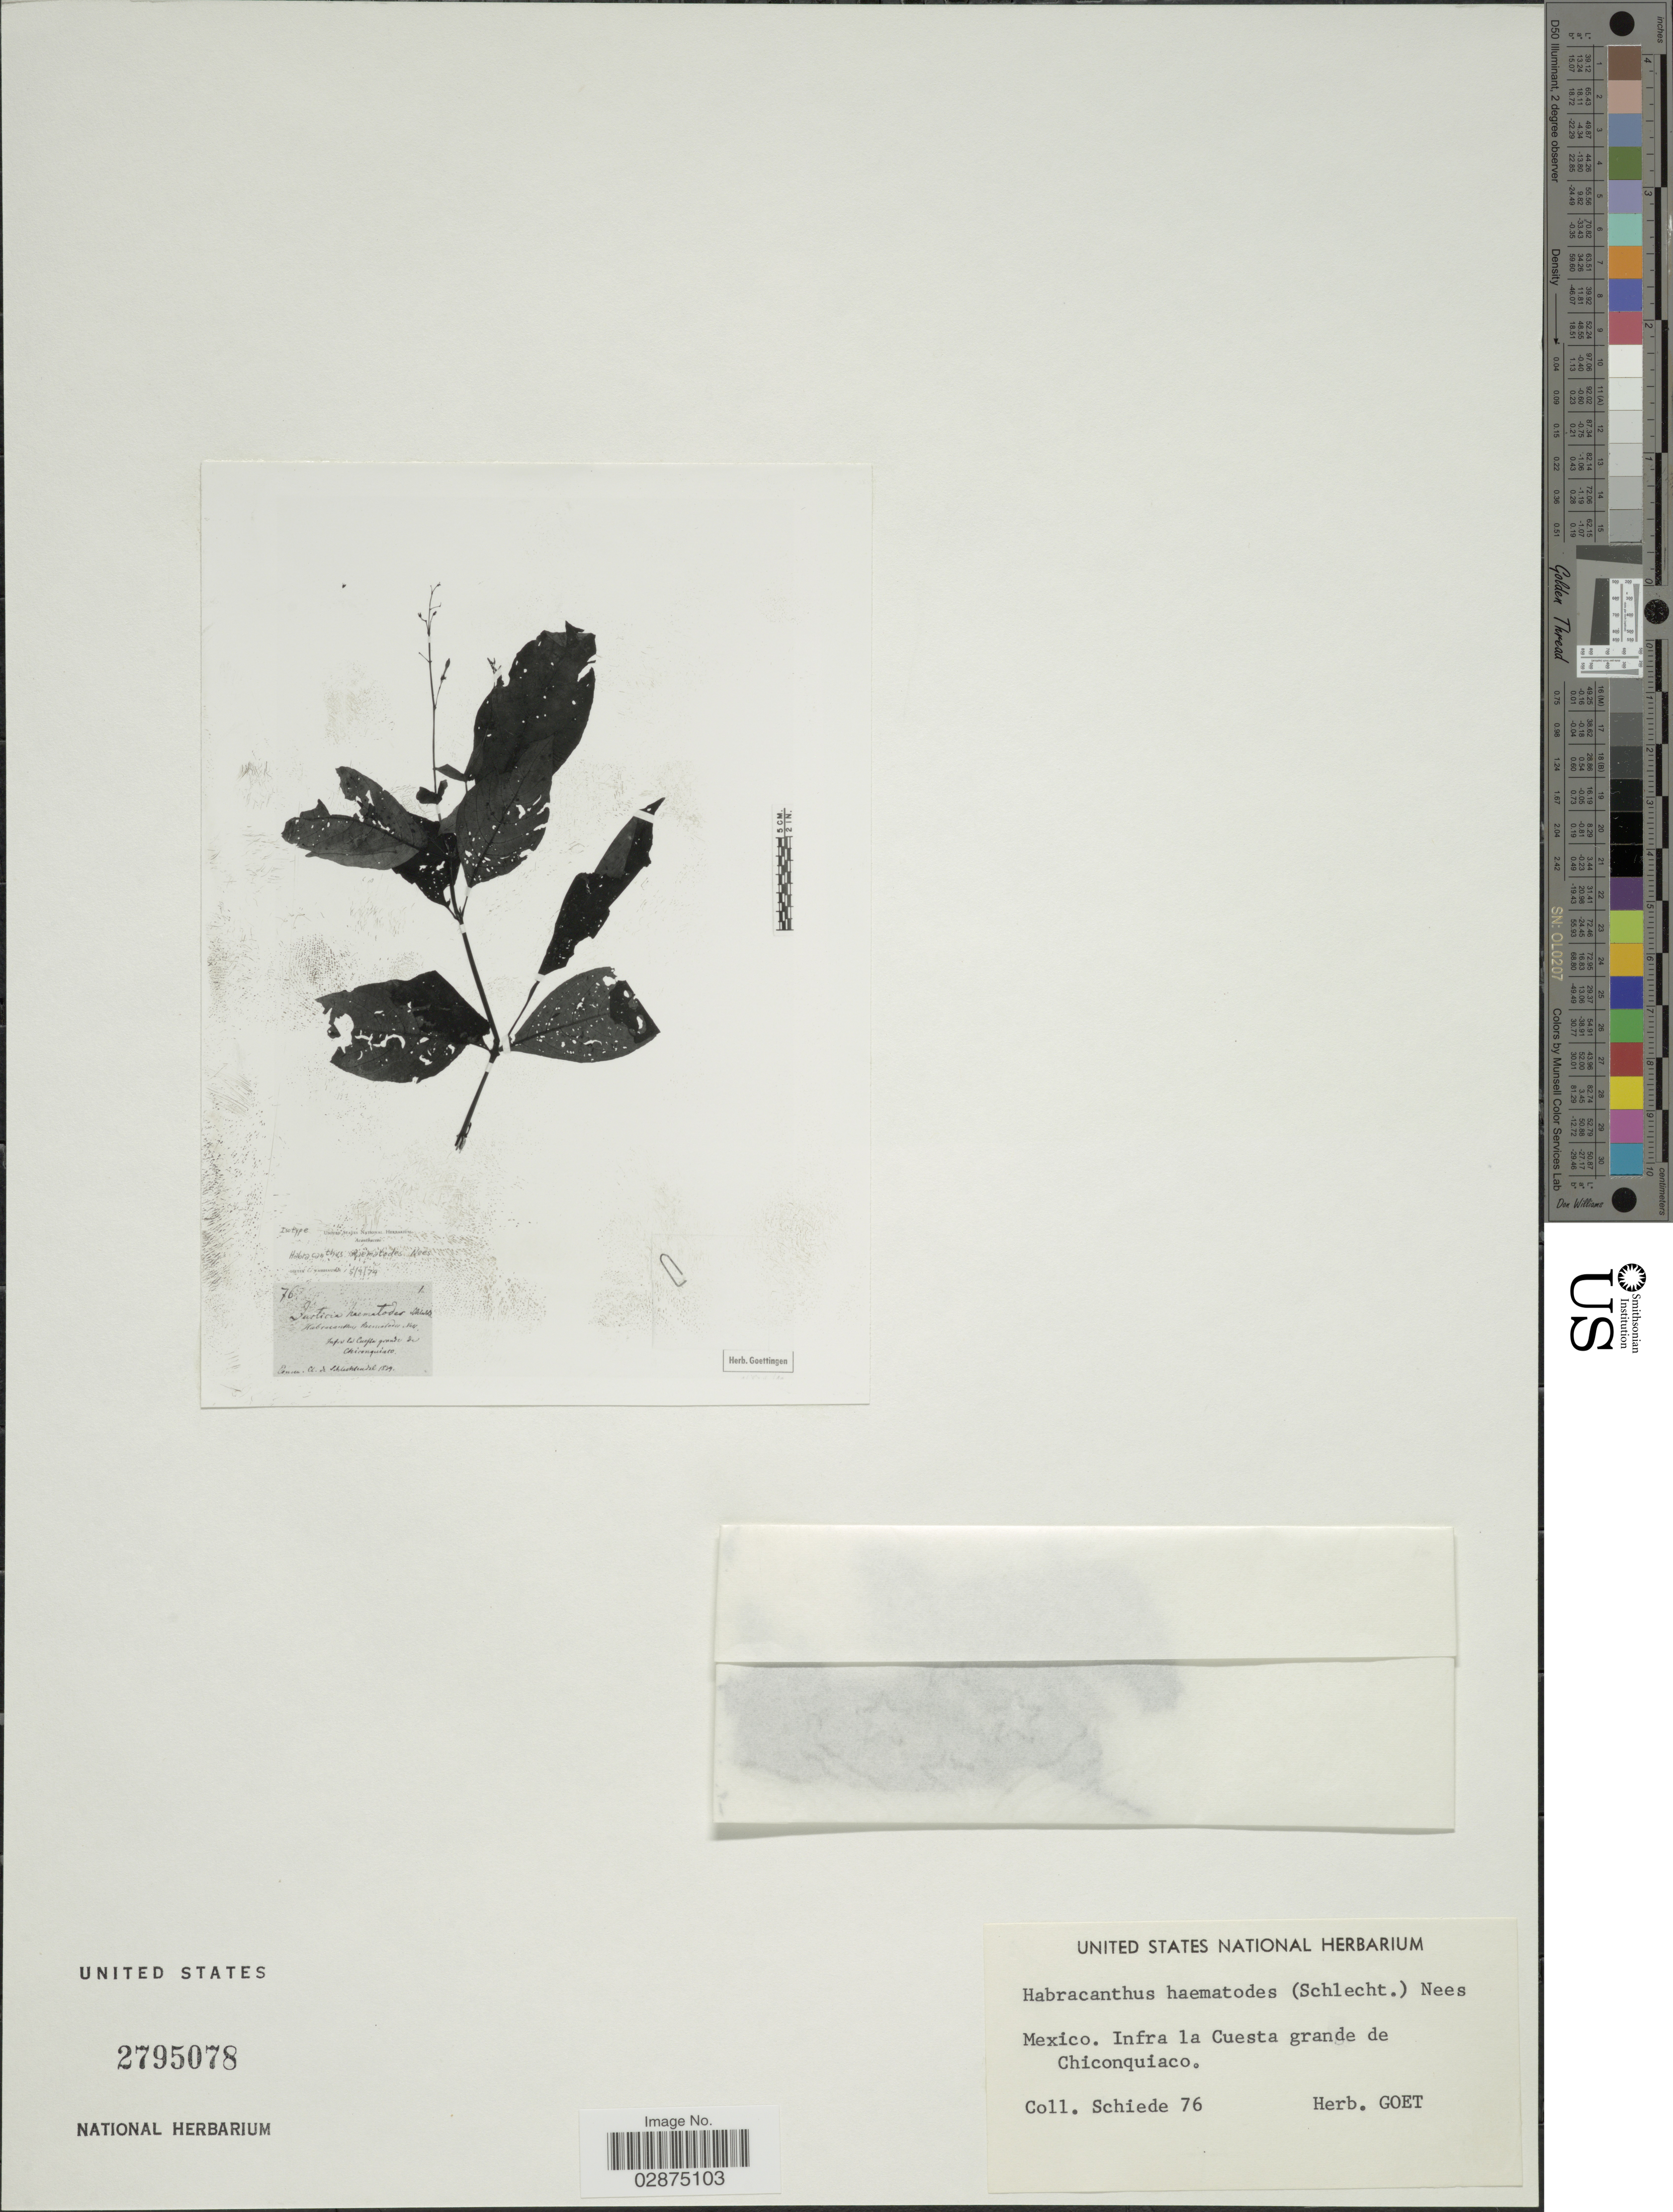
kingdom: Plantae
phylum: Tracheophyta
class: Magnoliopsida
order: Lamiales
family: Acanthaceae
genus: Stenostephanus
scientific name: Stenostephanus haematodes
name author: (Schltdl.) T.F. Daniel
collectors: Schiede, --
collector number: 76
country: Mexico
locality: Infra la Cuesta grande de Chiconquiaco.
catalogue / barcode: US 2795078